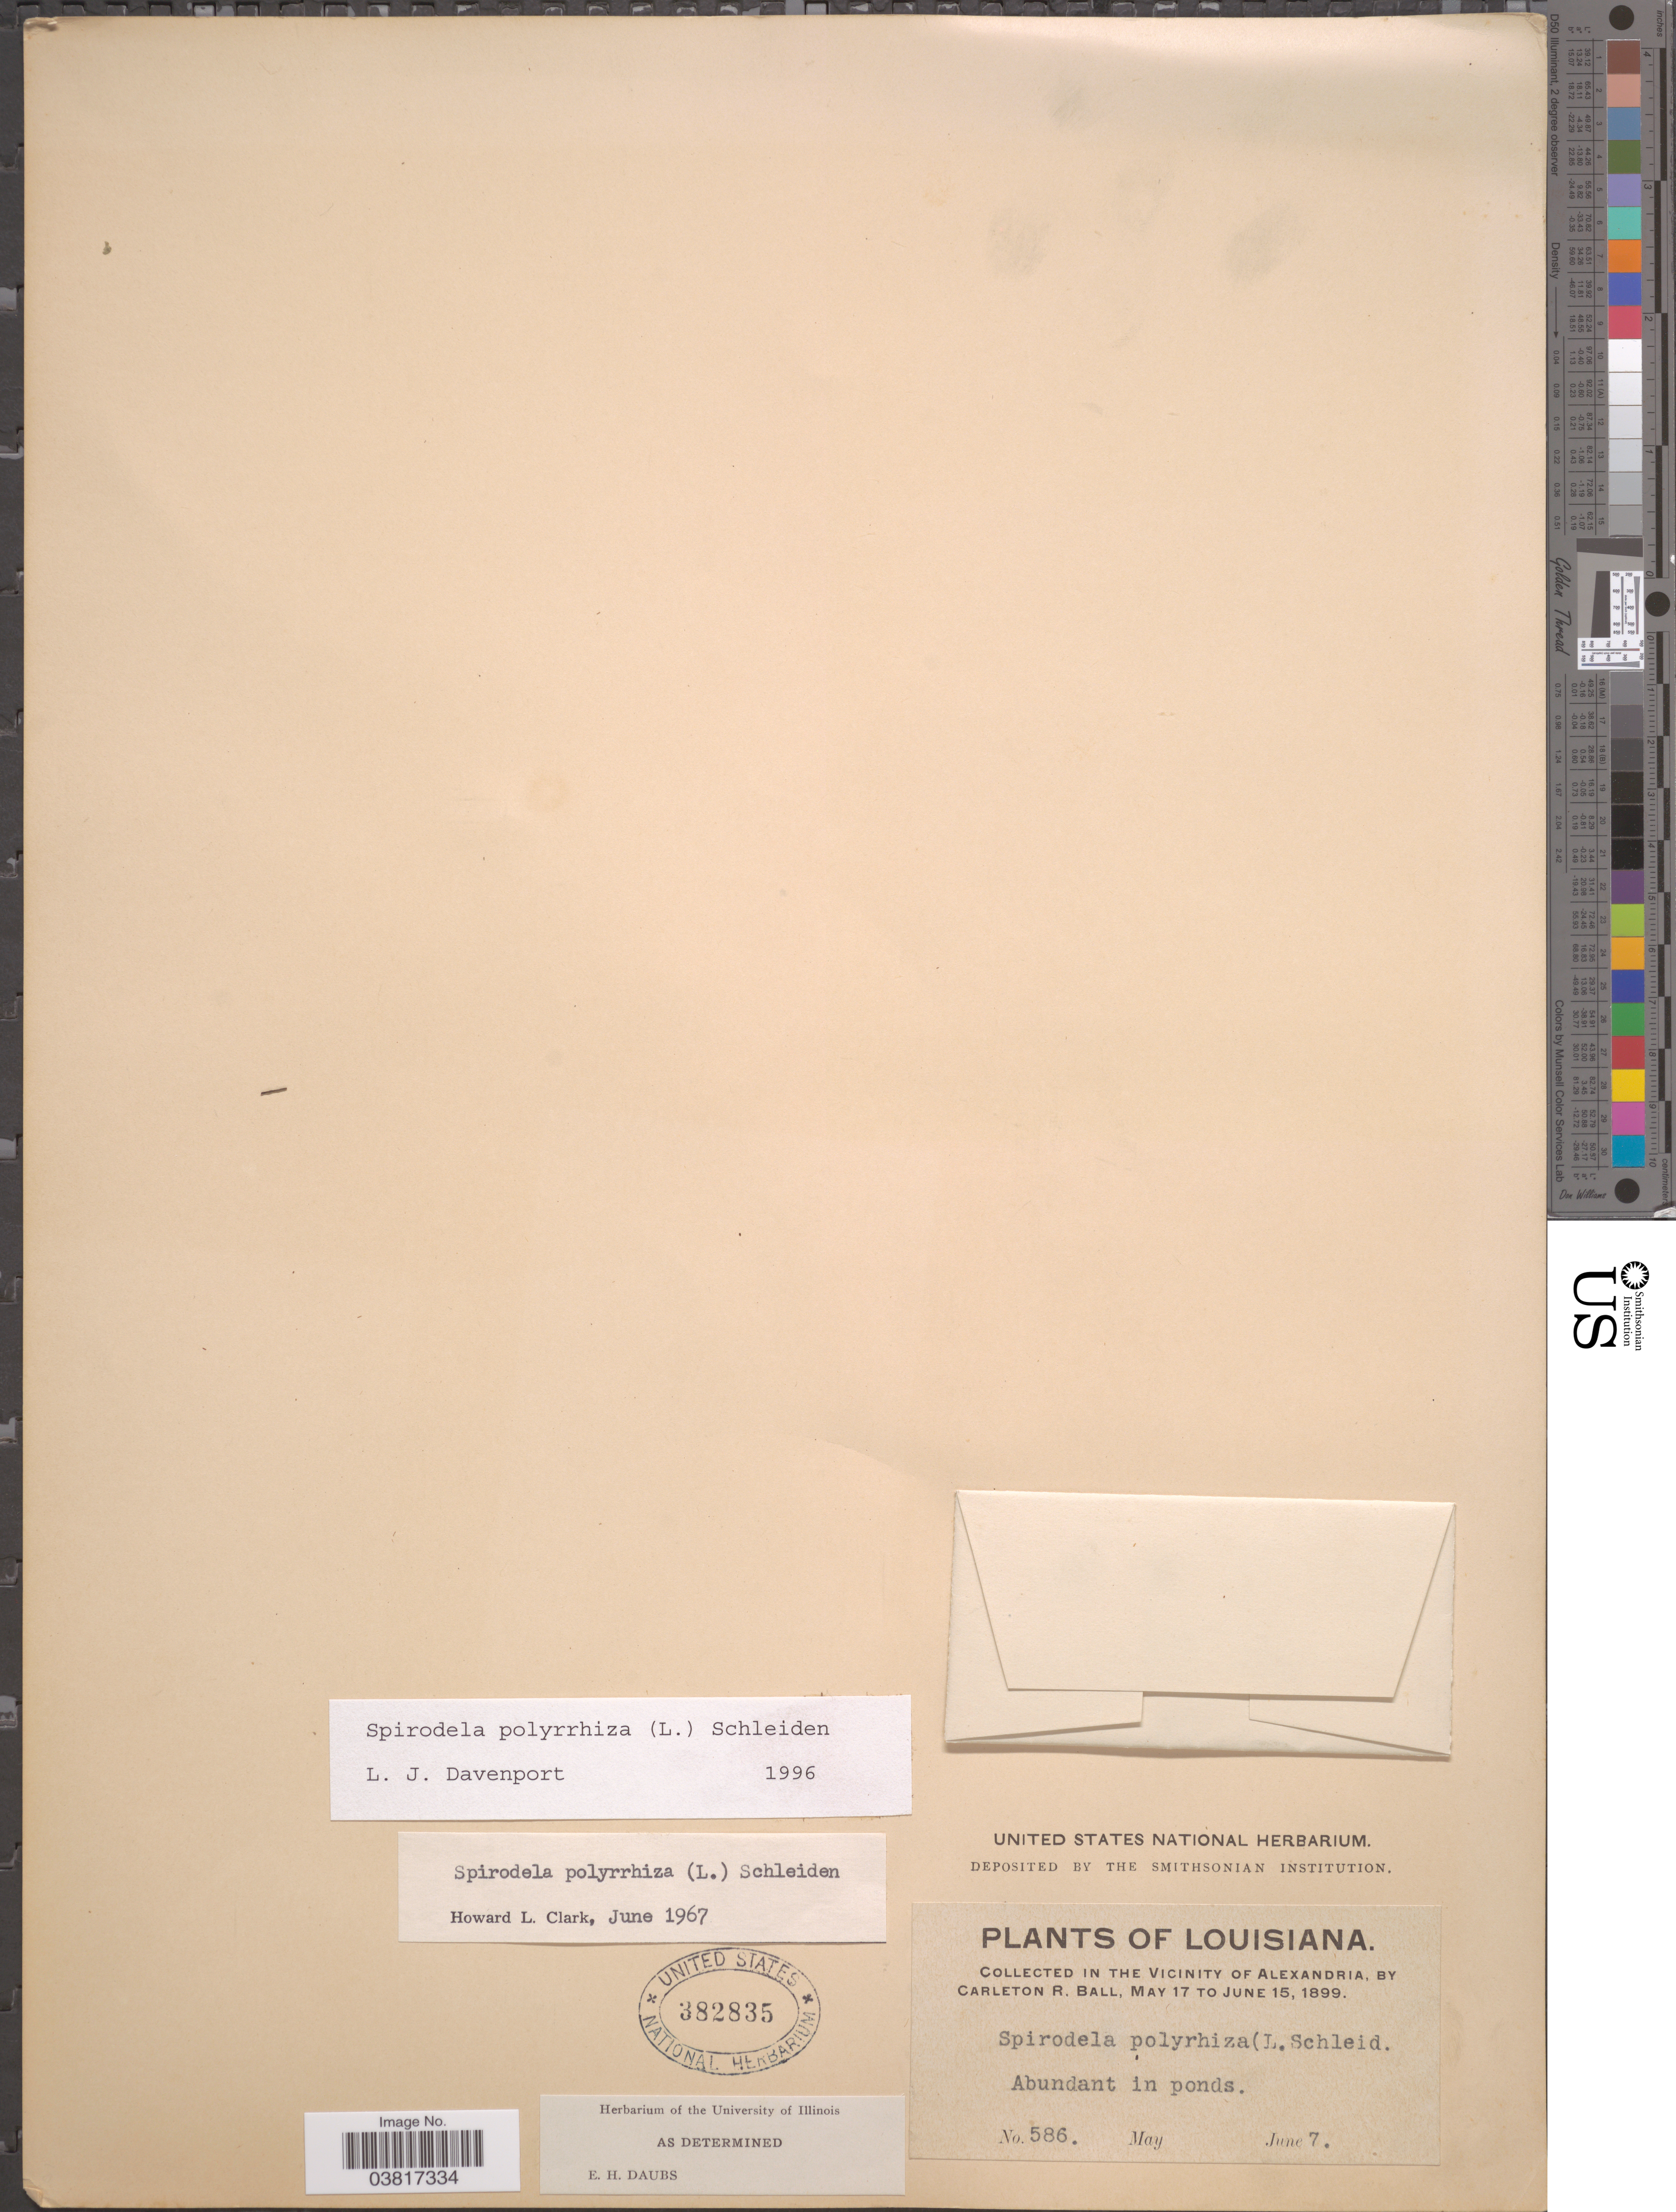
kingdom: Plantae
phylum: Tracheophyta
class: Liliopsida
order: Alismatales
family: Araceae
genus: Spirodela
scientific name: Spirodela polyrrhiza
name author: (L.) Schleid.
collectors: C. R. Ball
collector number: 586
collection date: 1899-06-07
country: United States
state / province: Louisiana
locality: In the vicinity of Alexandria. Abundant in ponds.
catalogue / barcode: US 382835